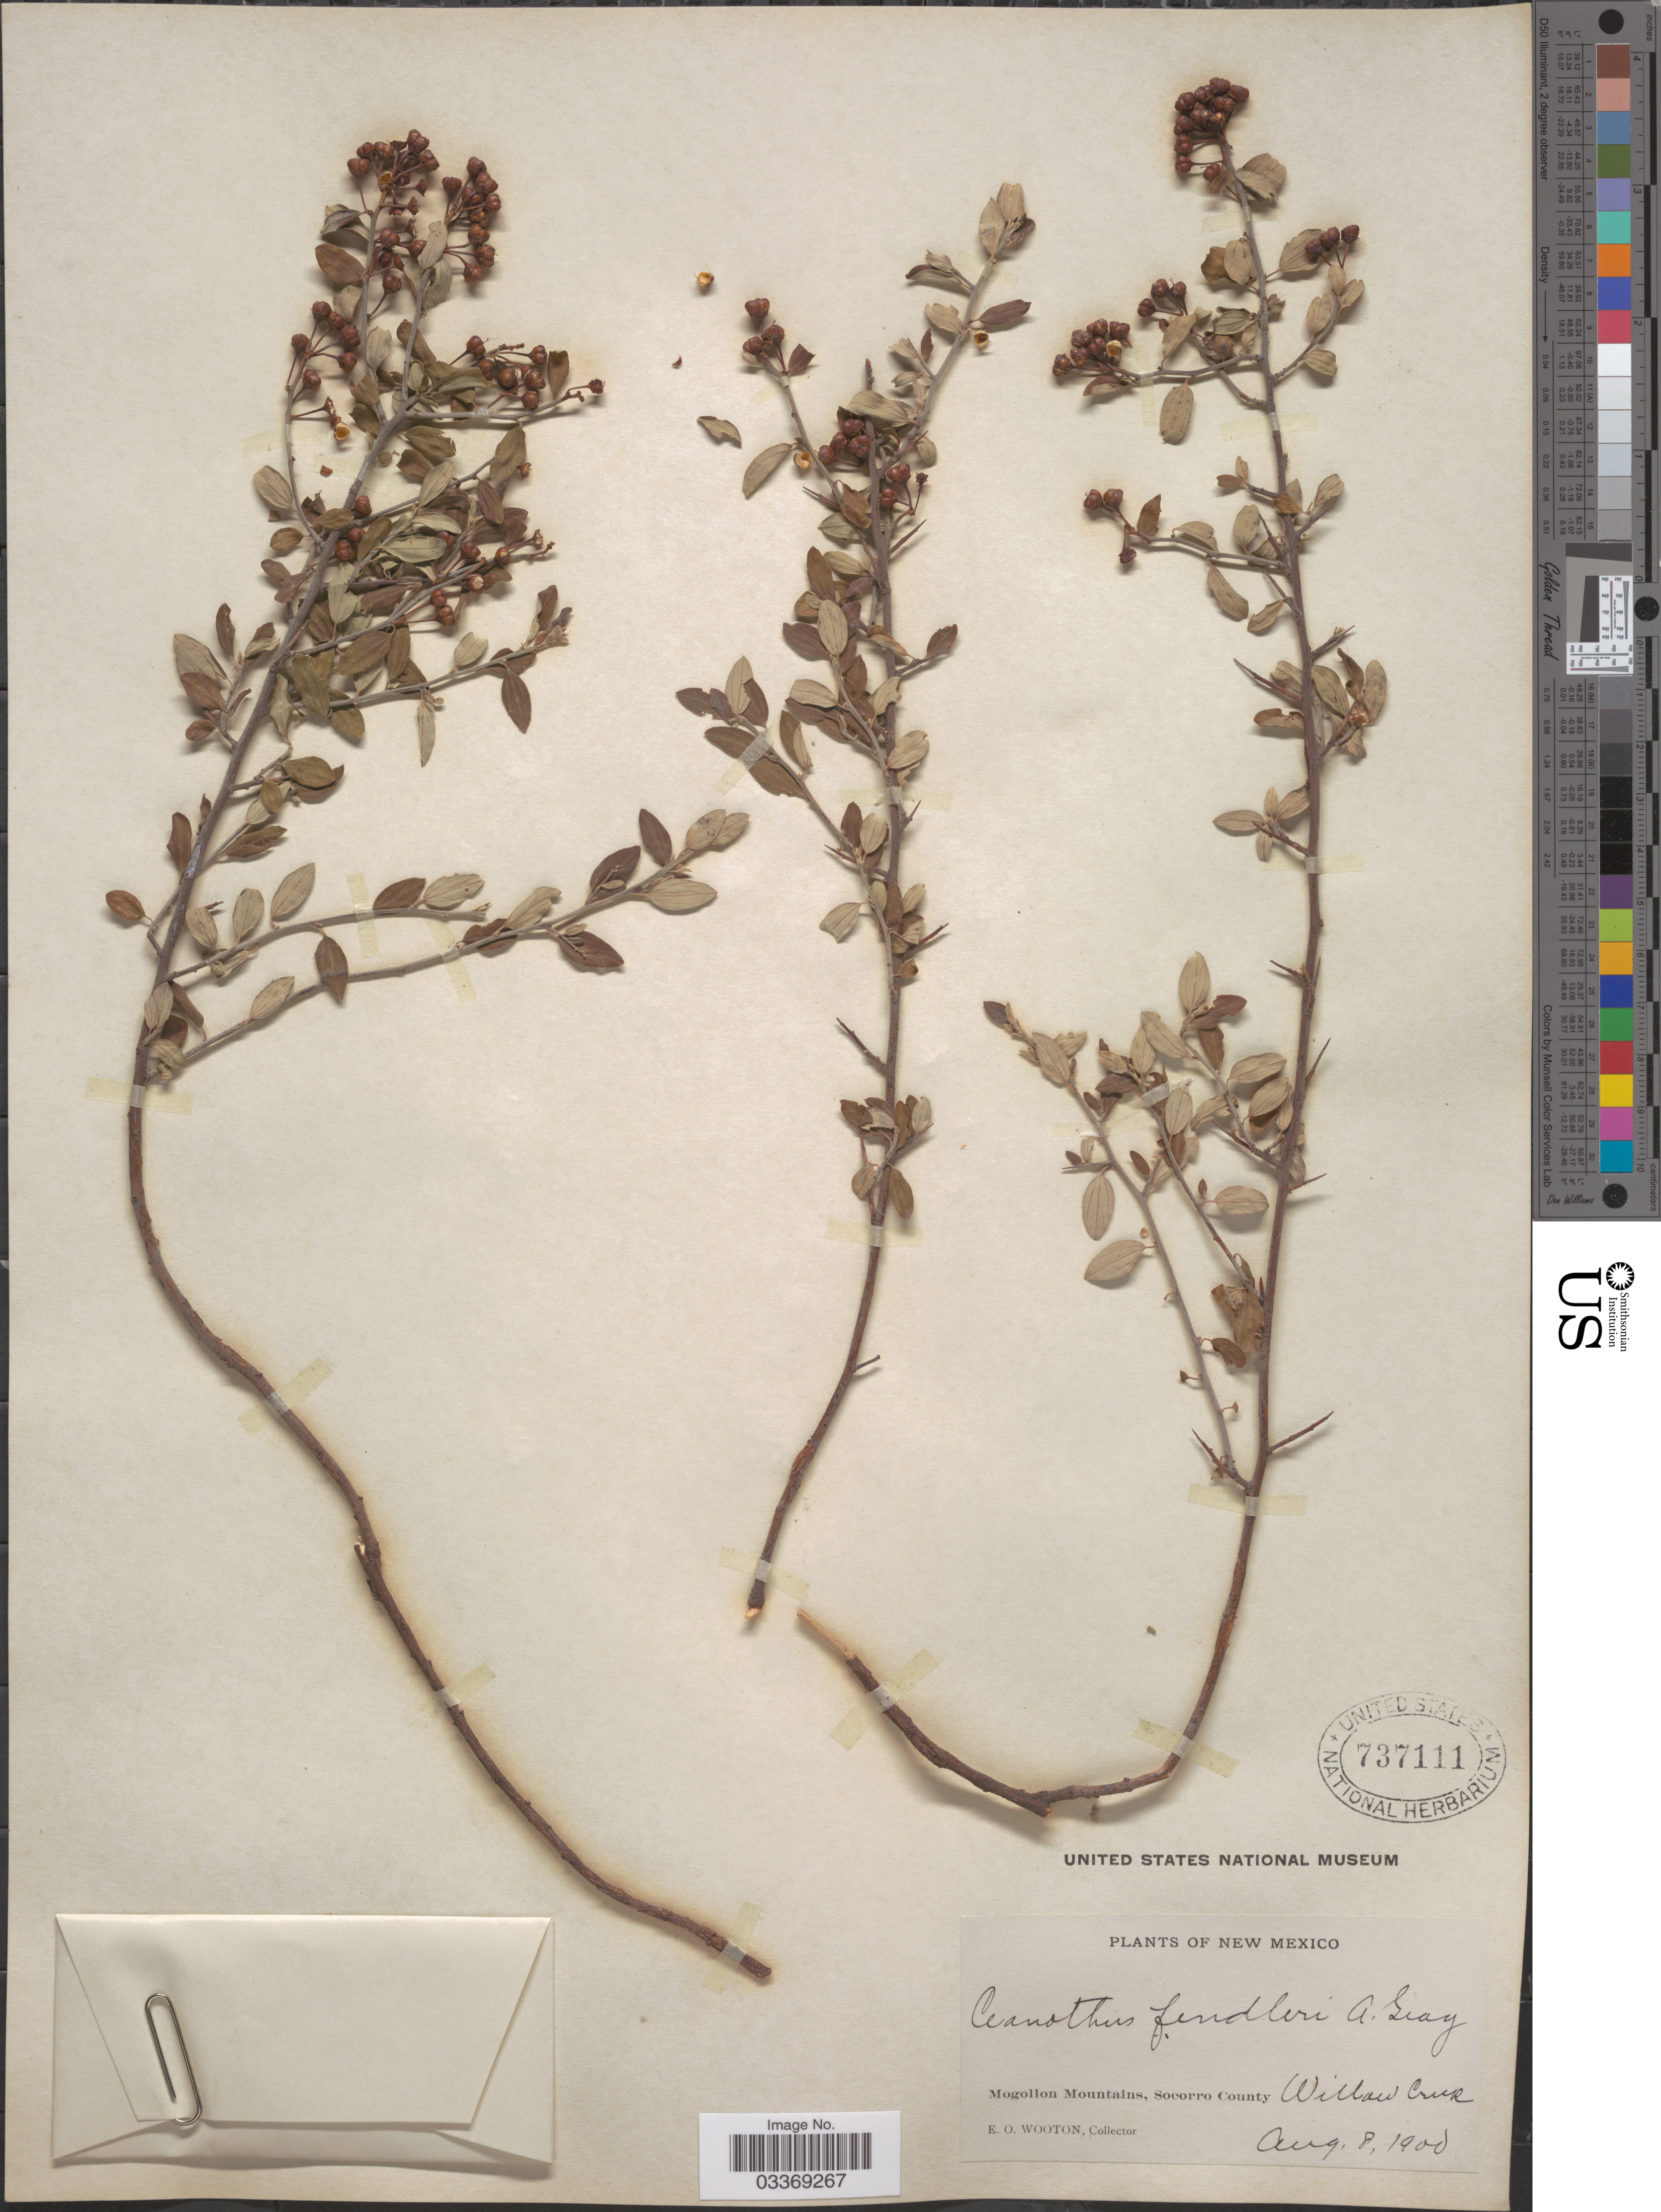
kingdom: Plantae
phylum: Tracheophyta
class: Magnoliopsida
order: Rosales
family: Rhamnaceae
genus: Ceanothus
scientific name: Ceanothus fendleri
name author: A. Gray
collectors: E. O. Wooton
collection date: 1900-08-08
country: United States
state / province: New Mexico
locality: Mogollon Mountains, Socorro County, Willow Creek.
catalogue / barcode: US 737111